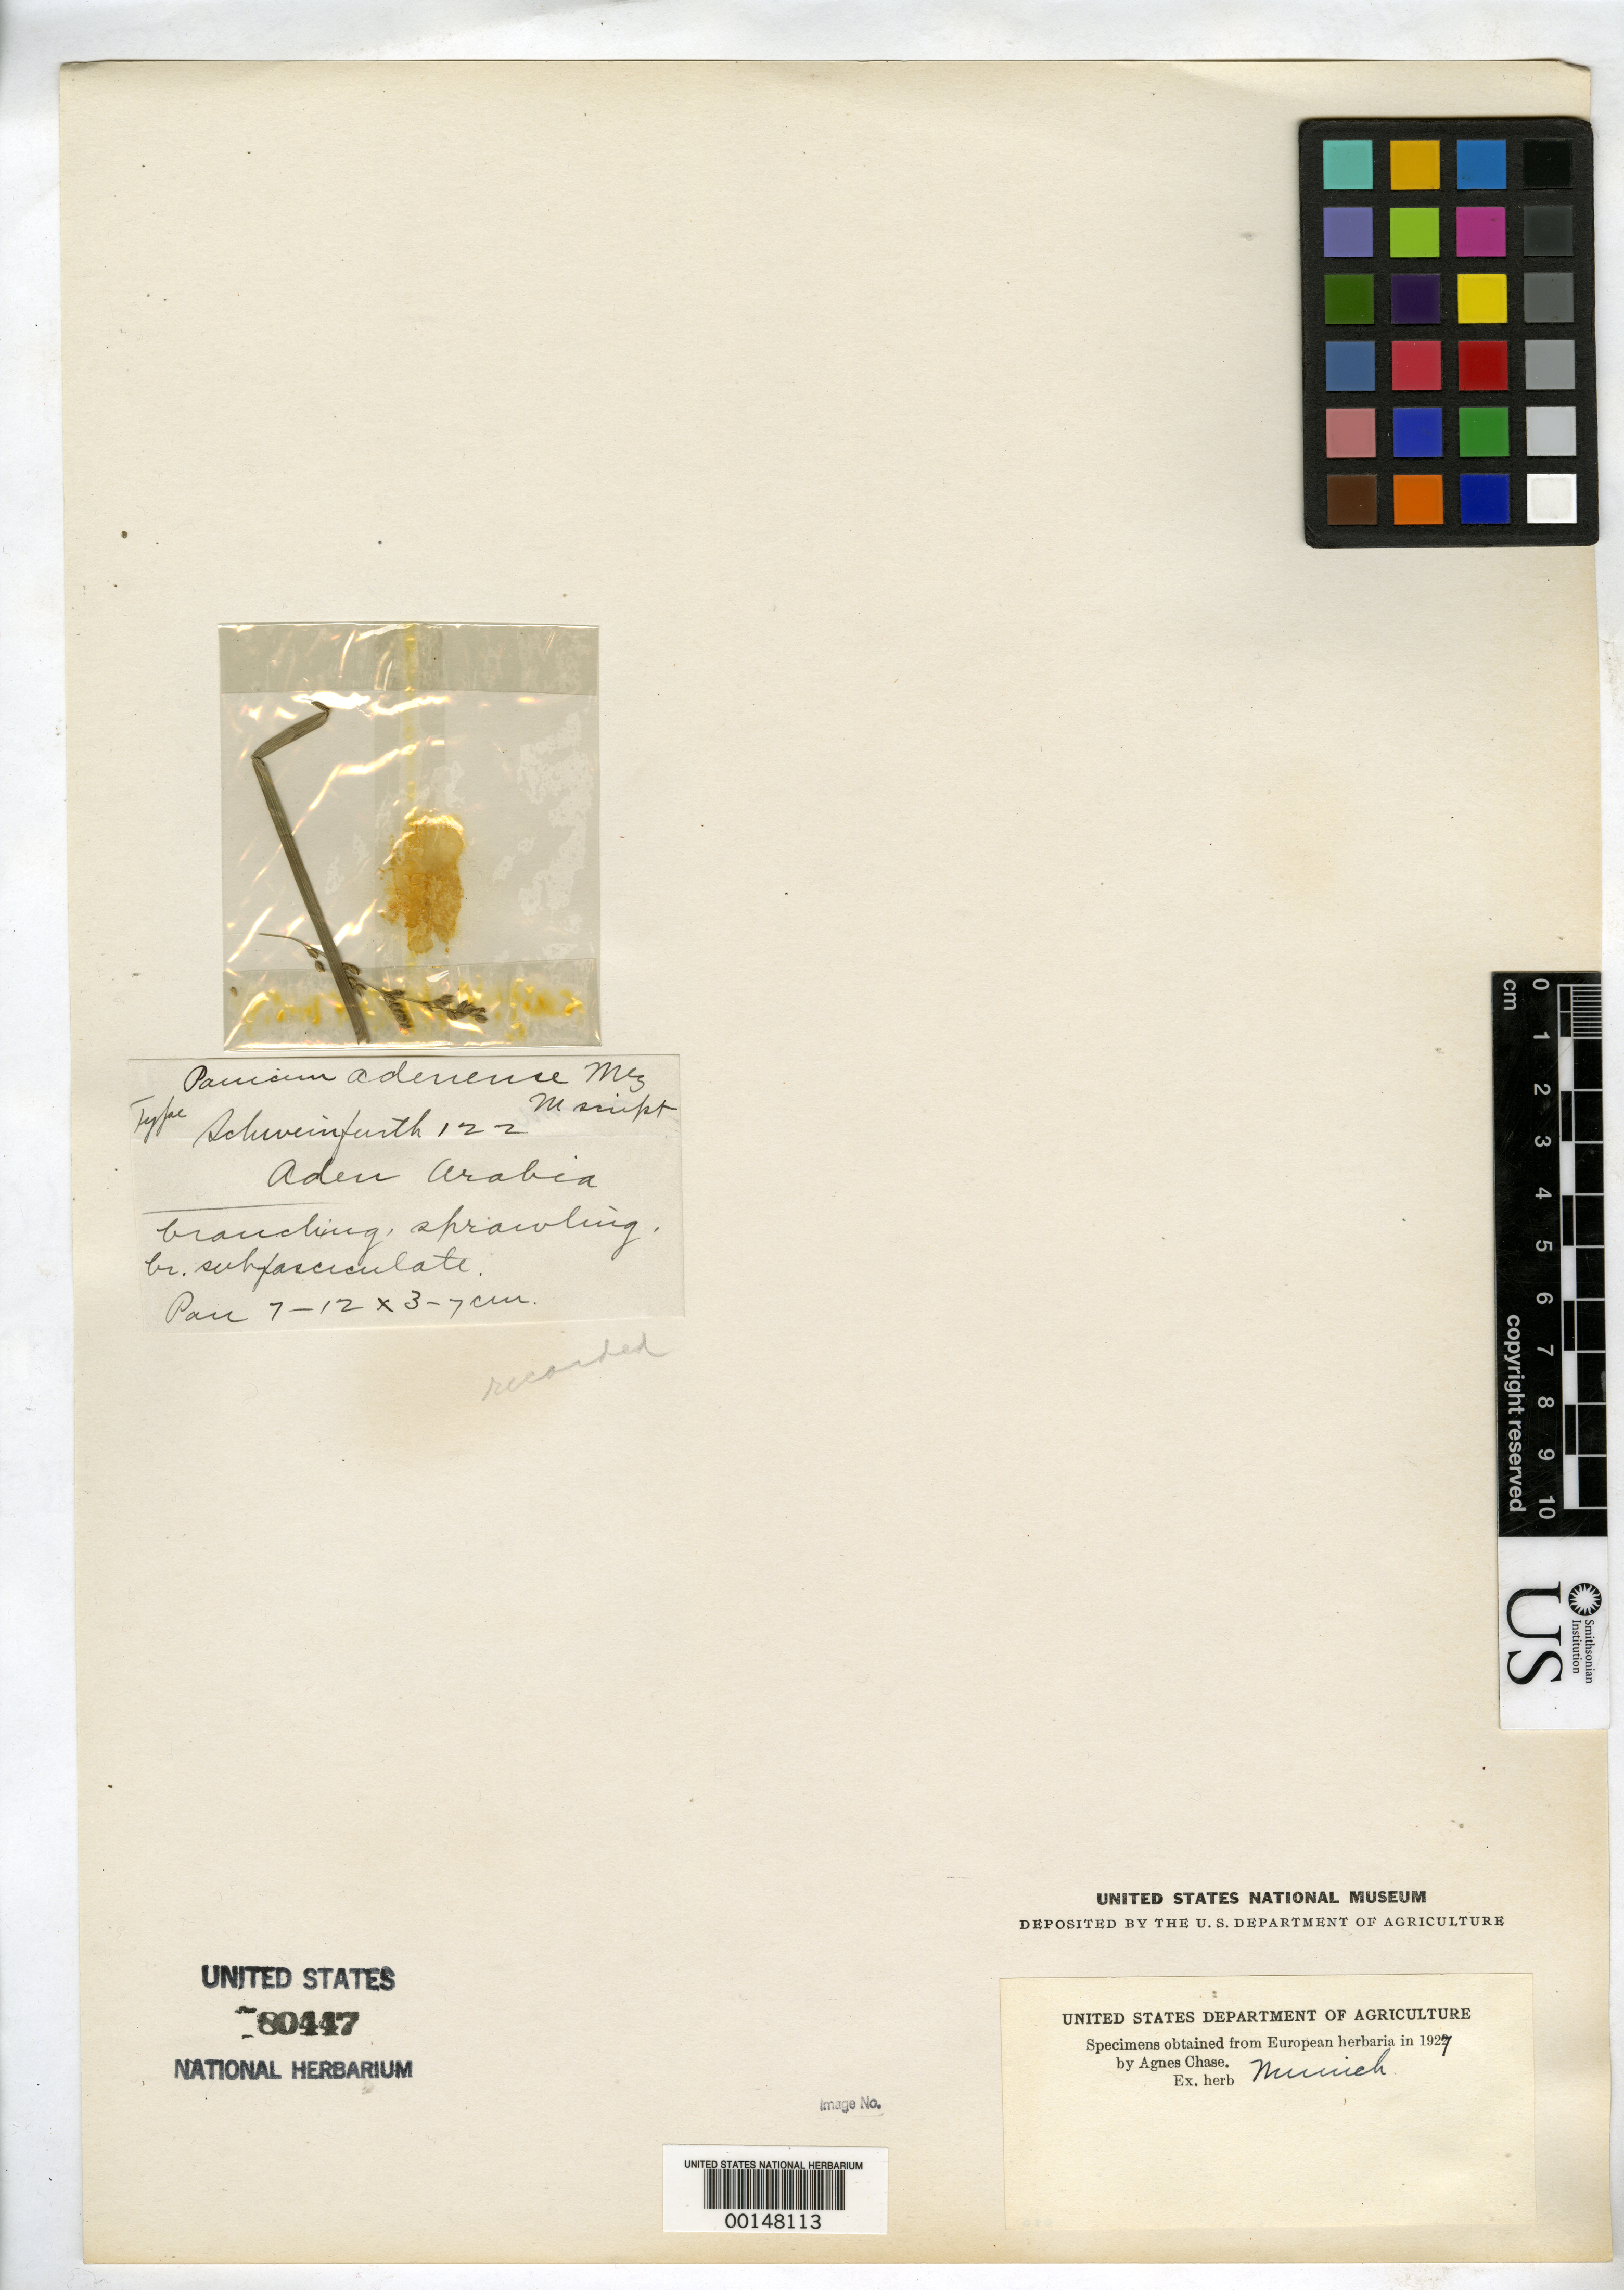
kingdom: Plantae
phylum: Tracheophyta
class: Liliopsida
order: Poales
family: Poaceae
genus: Panicum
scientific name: Panicum adenense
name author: Mez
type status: Isotype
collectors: G. A. Schweinfurth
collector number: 122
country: Yemen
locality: Aden.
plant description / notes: Fragmentary material of (holo) type specimen ex herb. Munich.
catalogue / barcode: US 80447